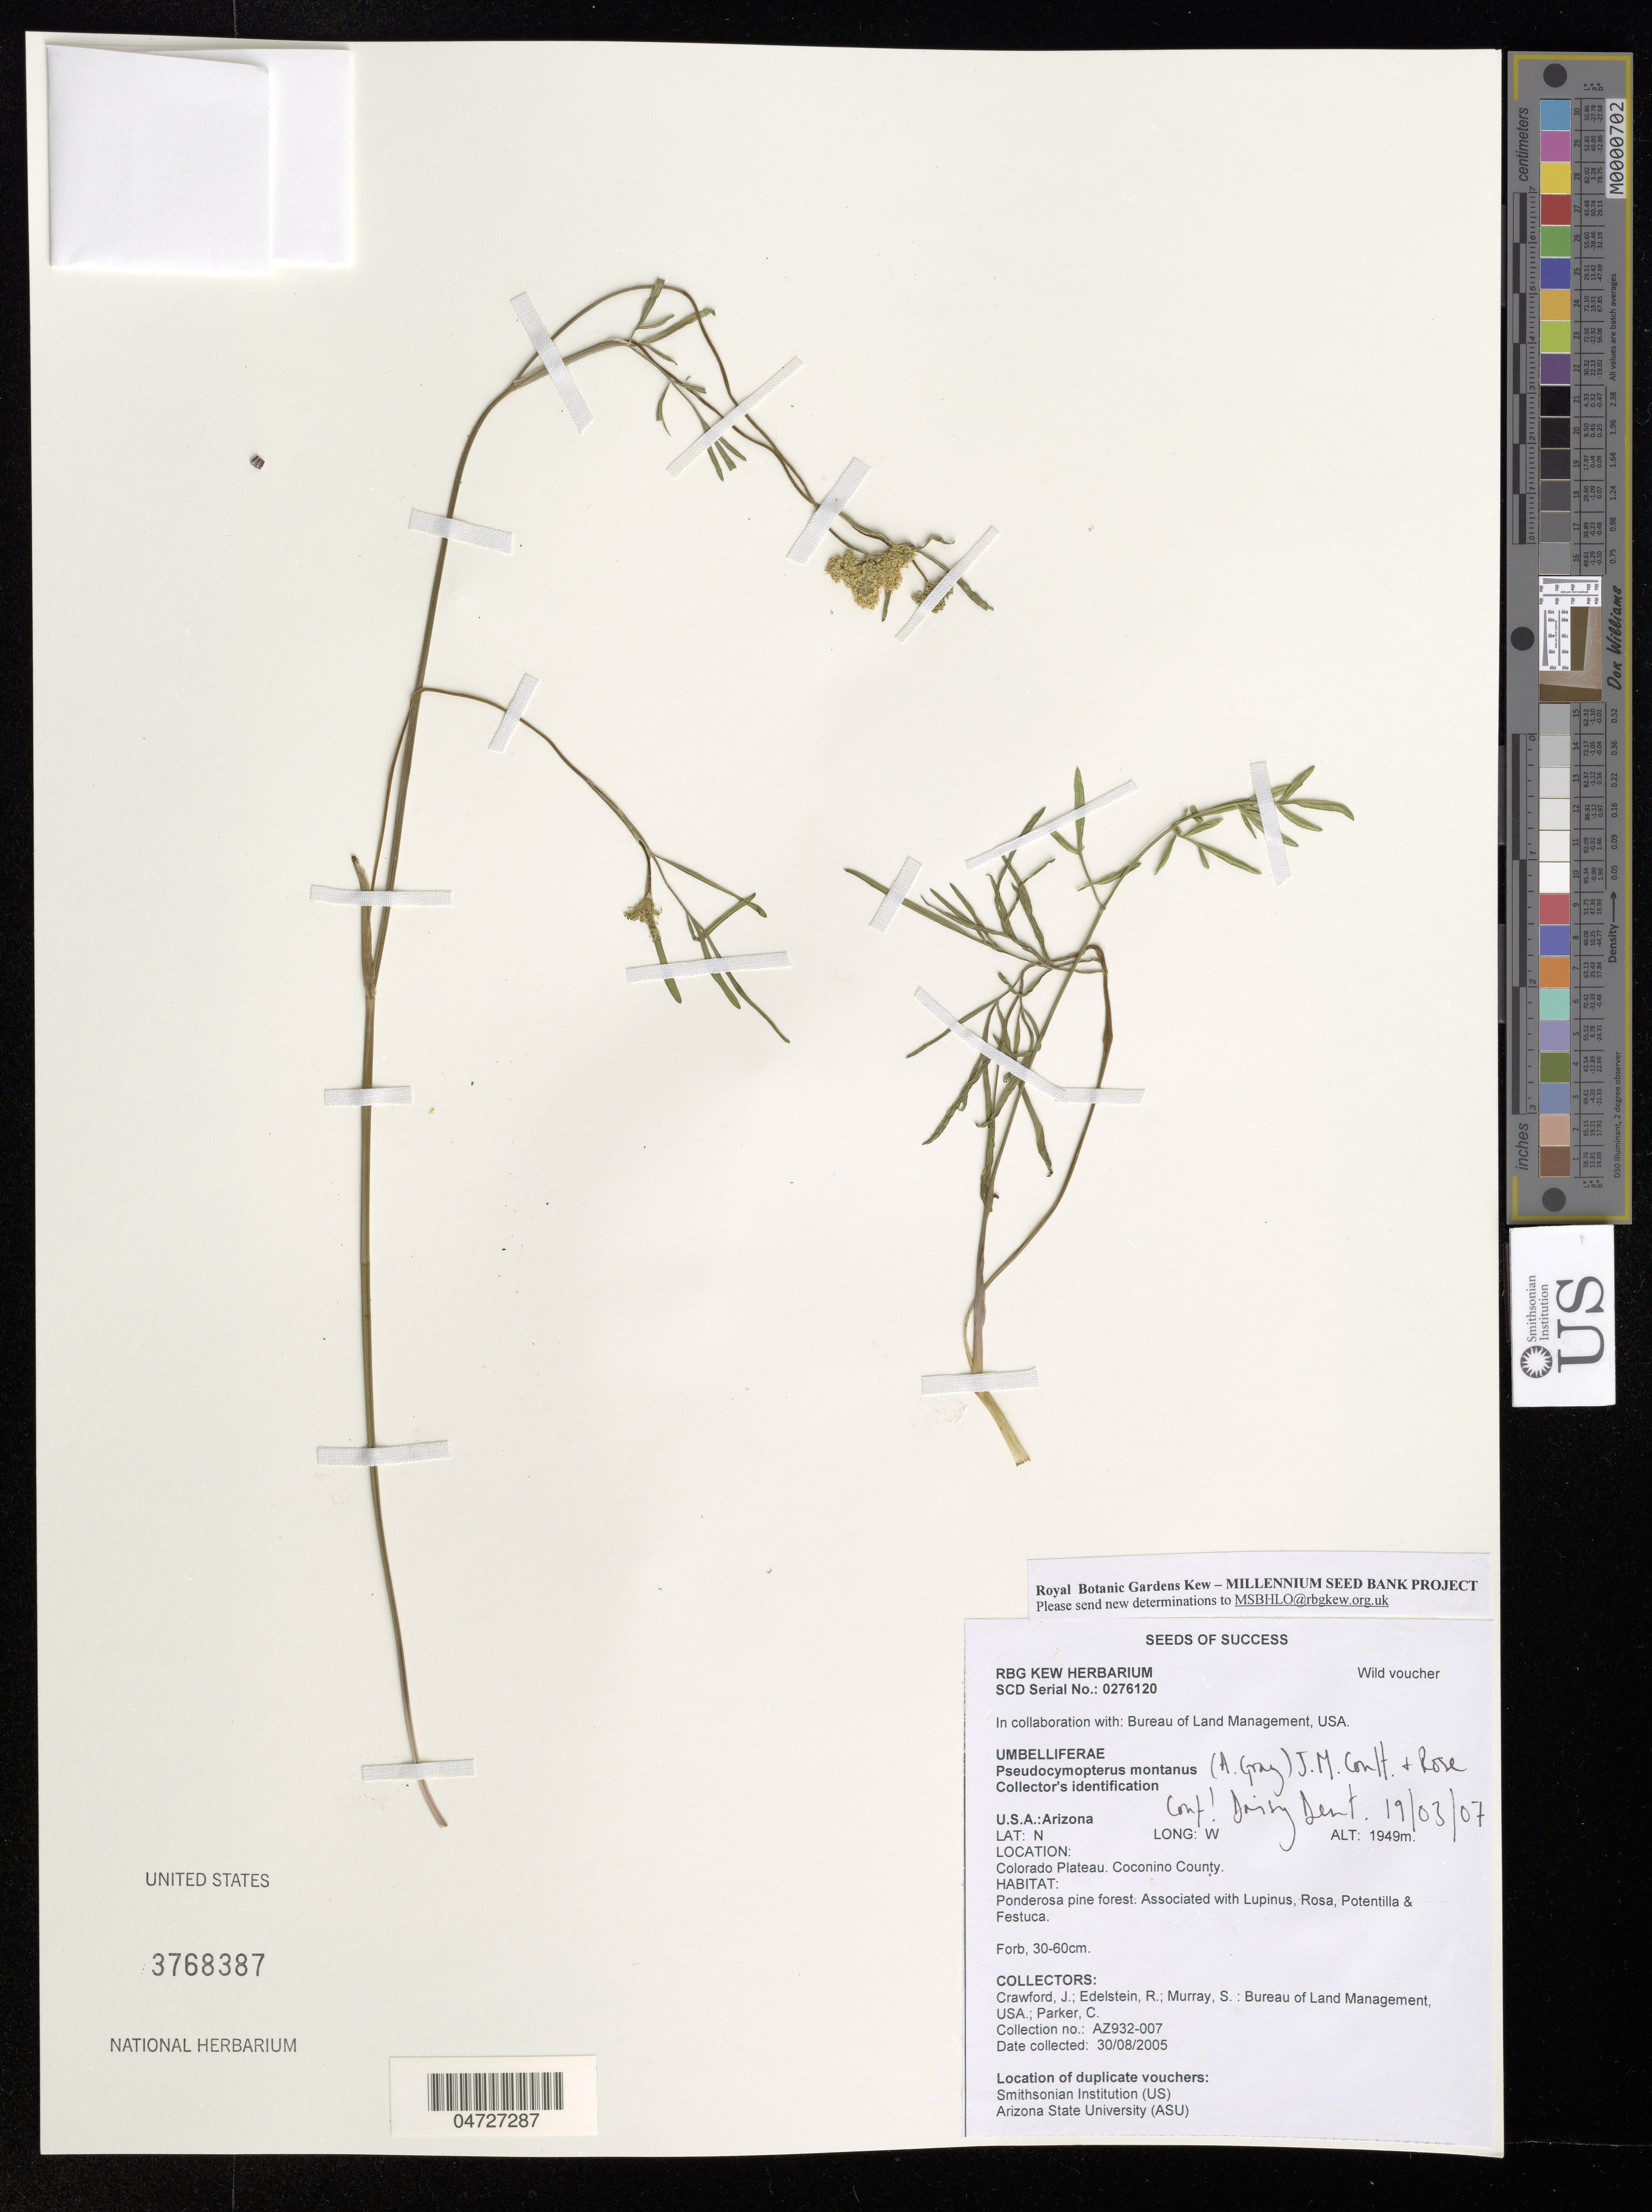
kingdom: Plantae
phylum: Tracheophyta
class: Magnoliopsida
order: Apiales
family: Apiaceae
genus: Pseudocymopterus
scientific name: Pseudocymopterus montanus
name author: (A. Gray) J.M. Coult. & Rose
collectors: J. Crawford, R. Edelstein, S. Murray & C. Parker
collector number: AZ932-007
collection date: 2005-08-30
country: United States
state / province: Arizona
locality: Colorado Plateau. Coconino County.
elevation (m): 1949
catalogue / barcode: US 3768387